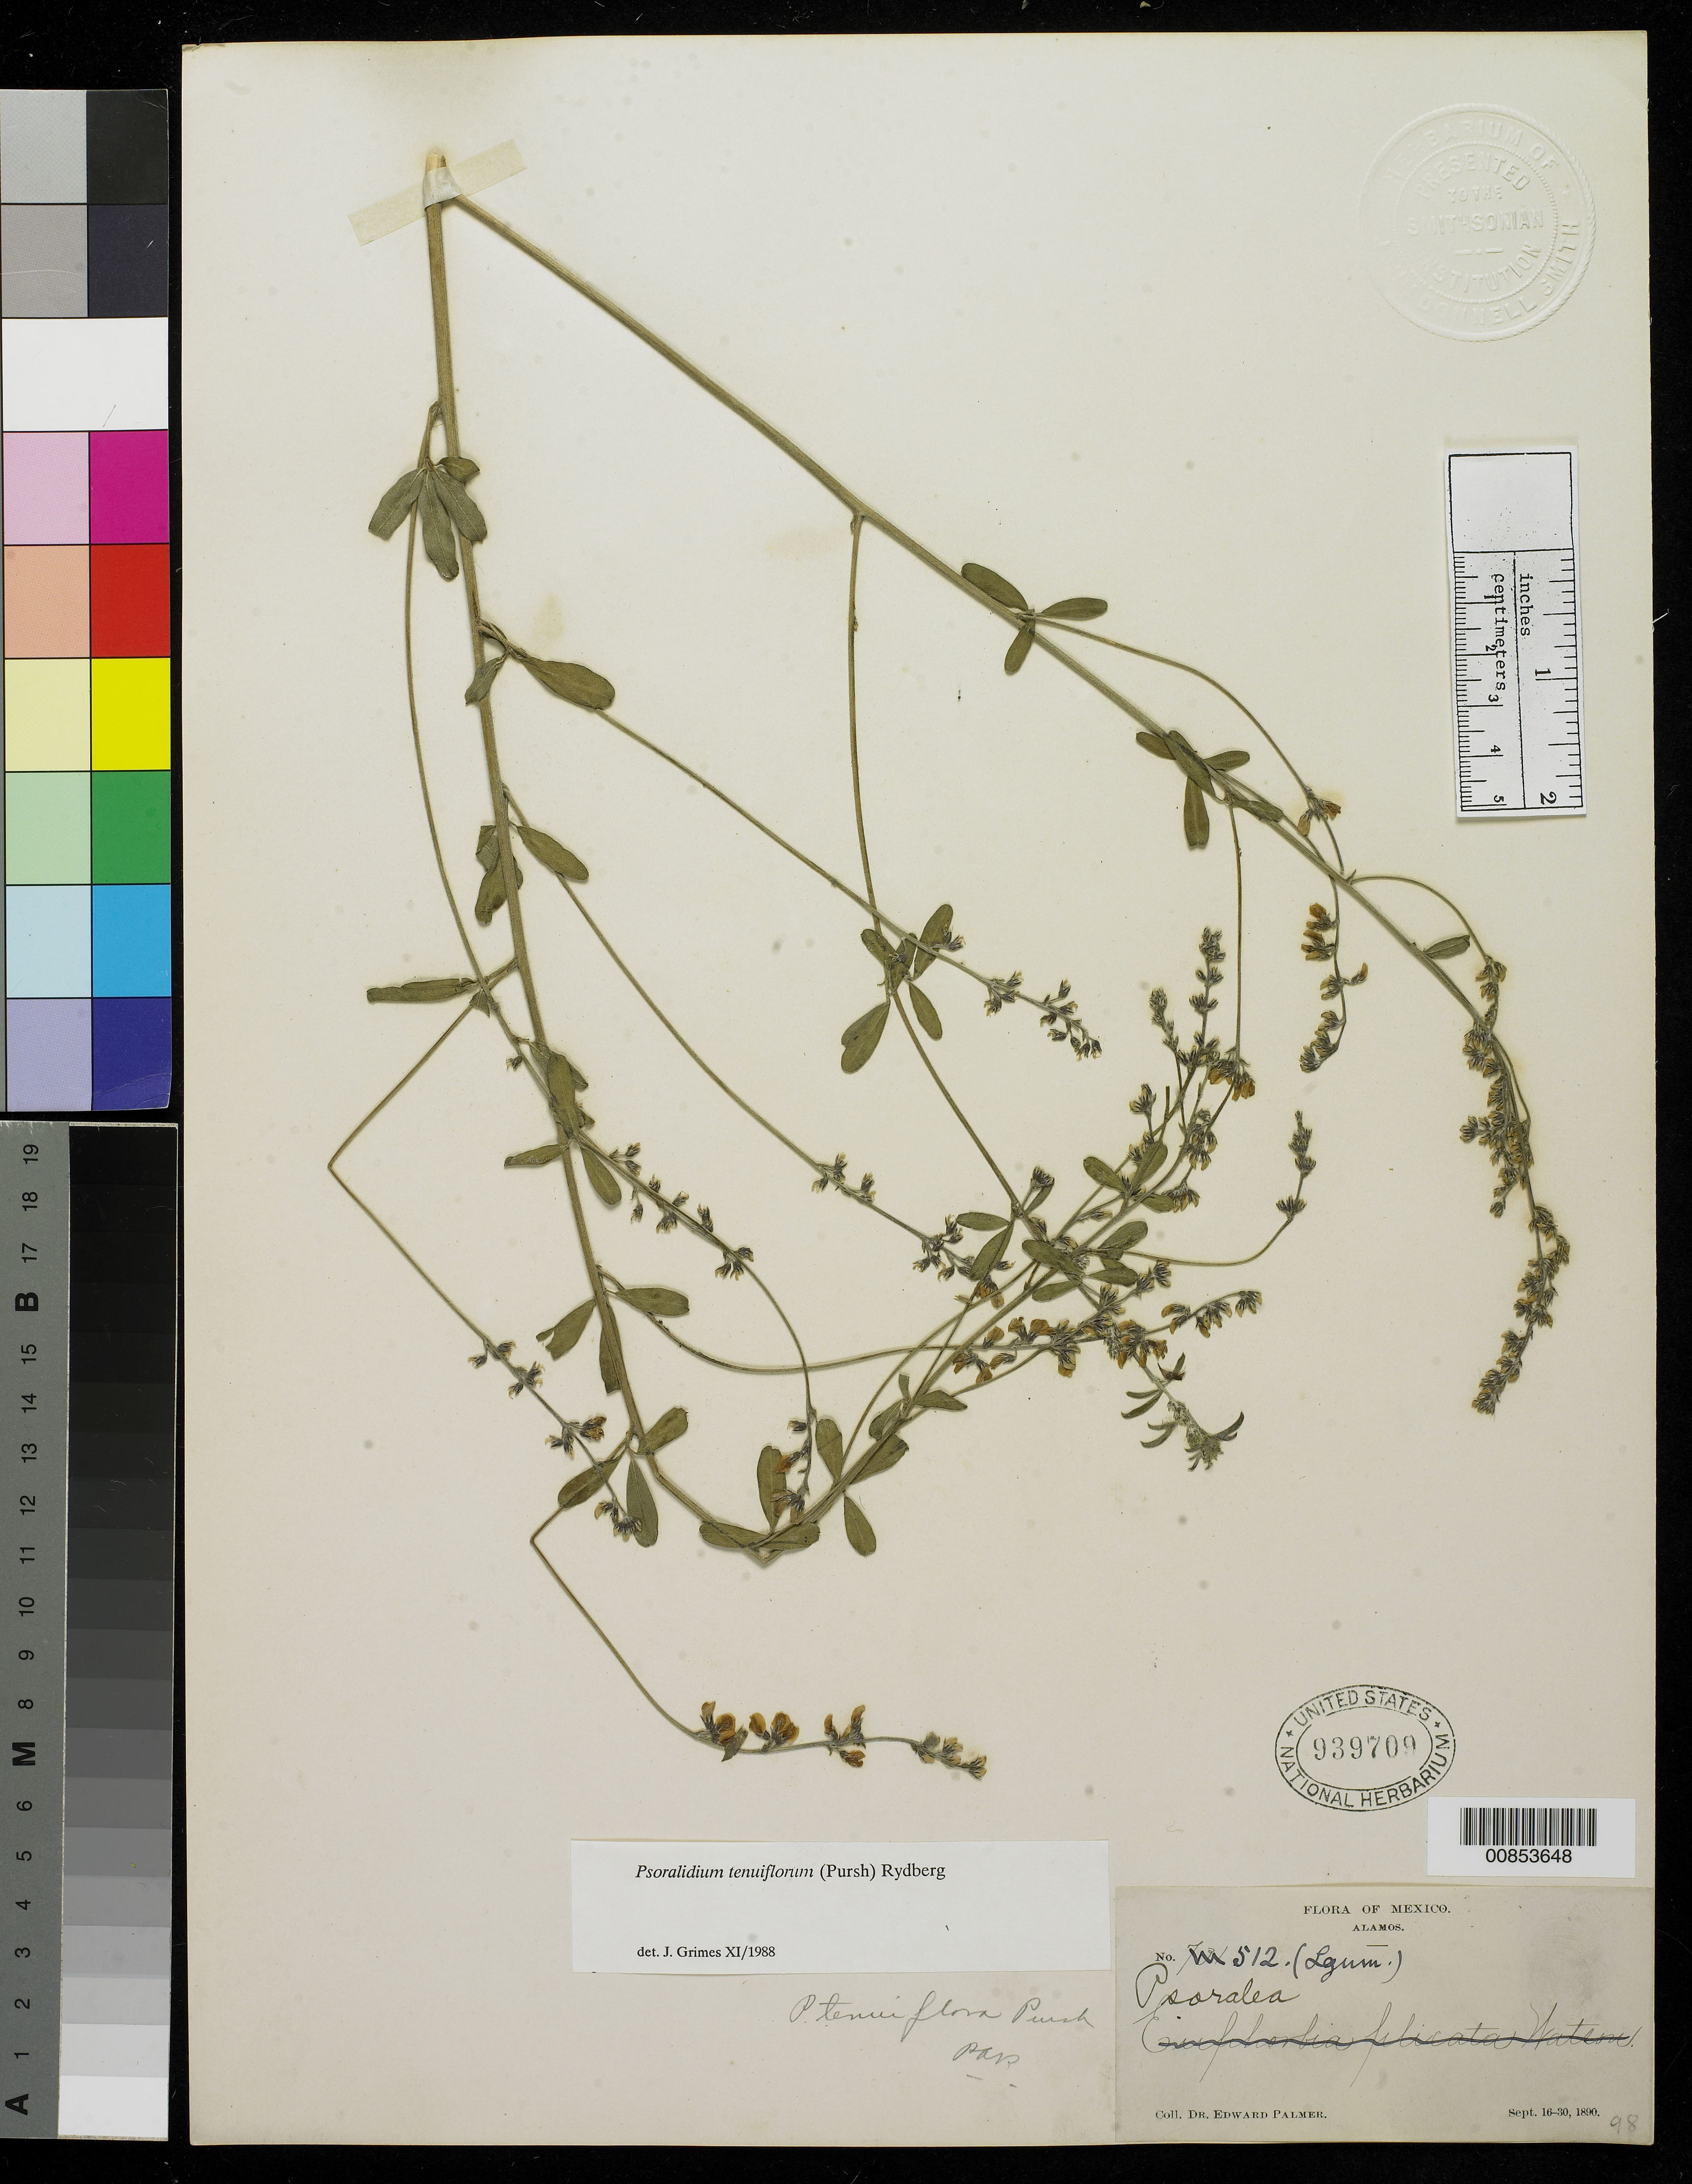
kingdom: Plantae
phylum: Tracheophyta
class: Magnoliopsida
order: Fabales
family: Fabaceae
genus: Psoralidium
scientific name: Psoralidium tenuiflorum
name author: (Pursh) Rydb.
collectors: E. Palmer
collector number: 512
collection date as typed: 16 Sep 1890 to 30 Sep 1890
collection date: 1890-09-16/1890-09-30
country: Mexico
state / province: Sonora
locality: Alamos, Sonora.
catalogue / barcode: US 939709